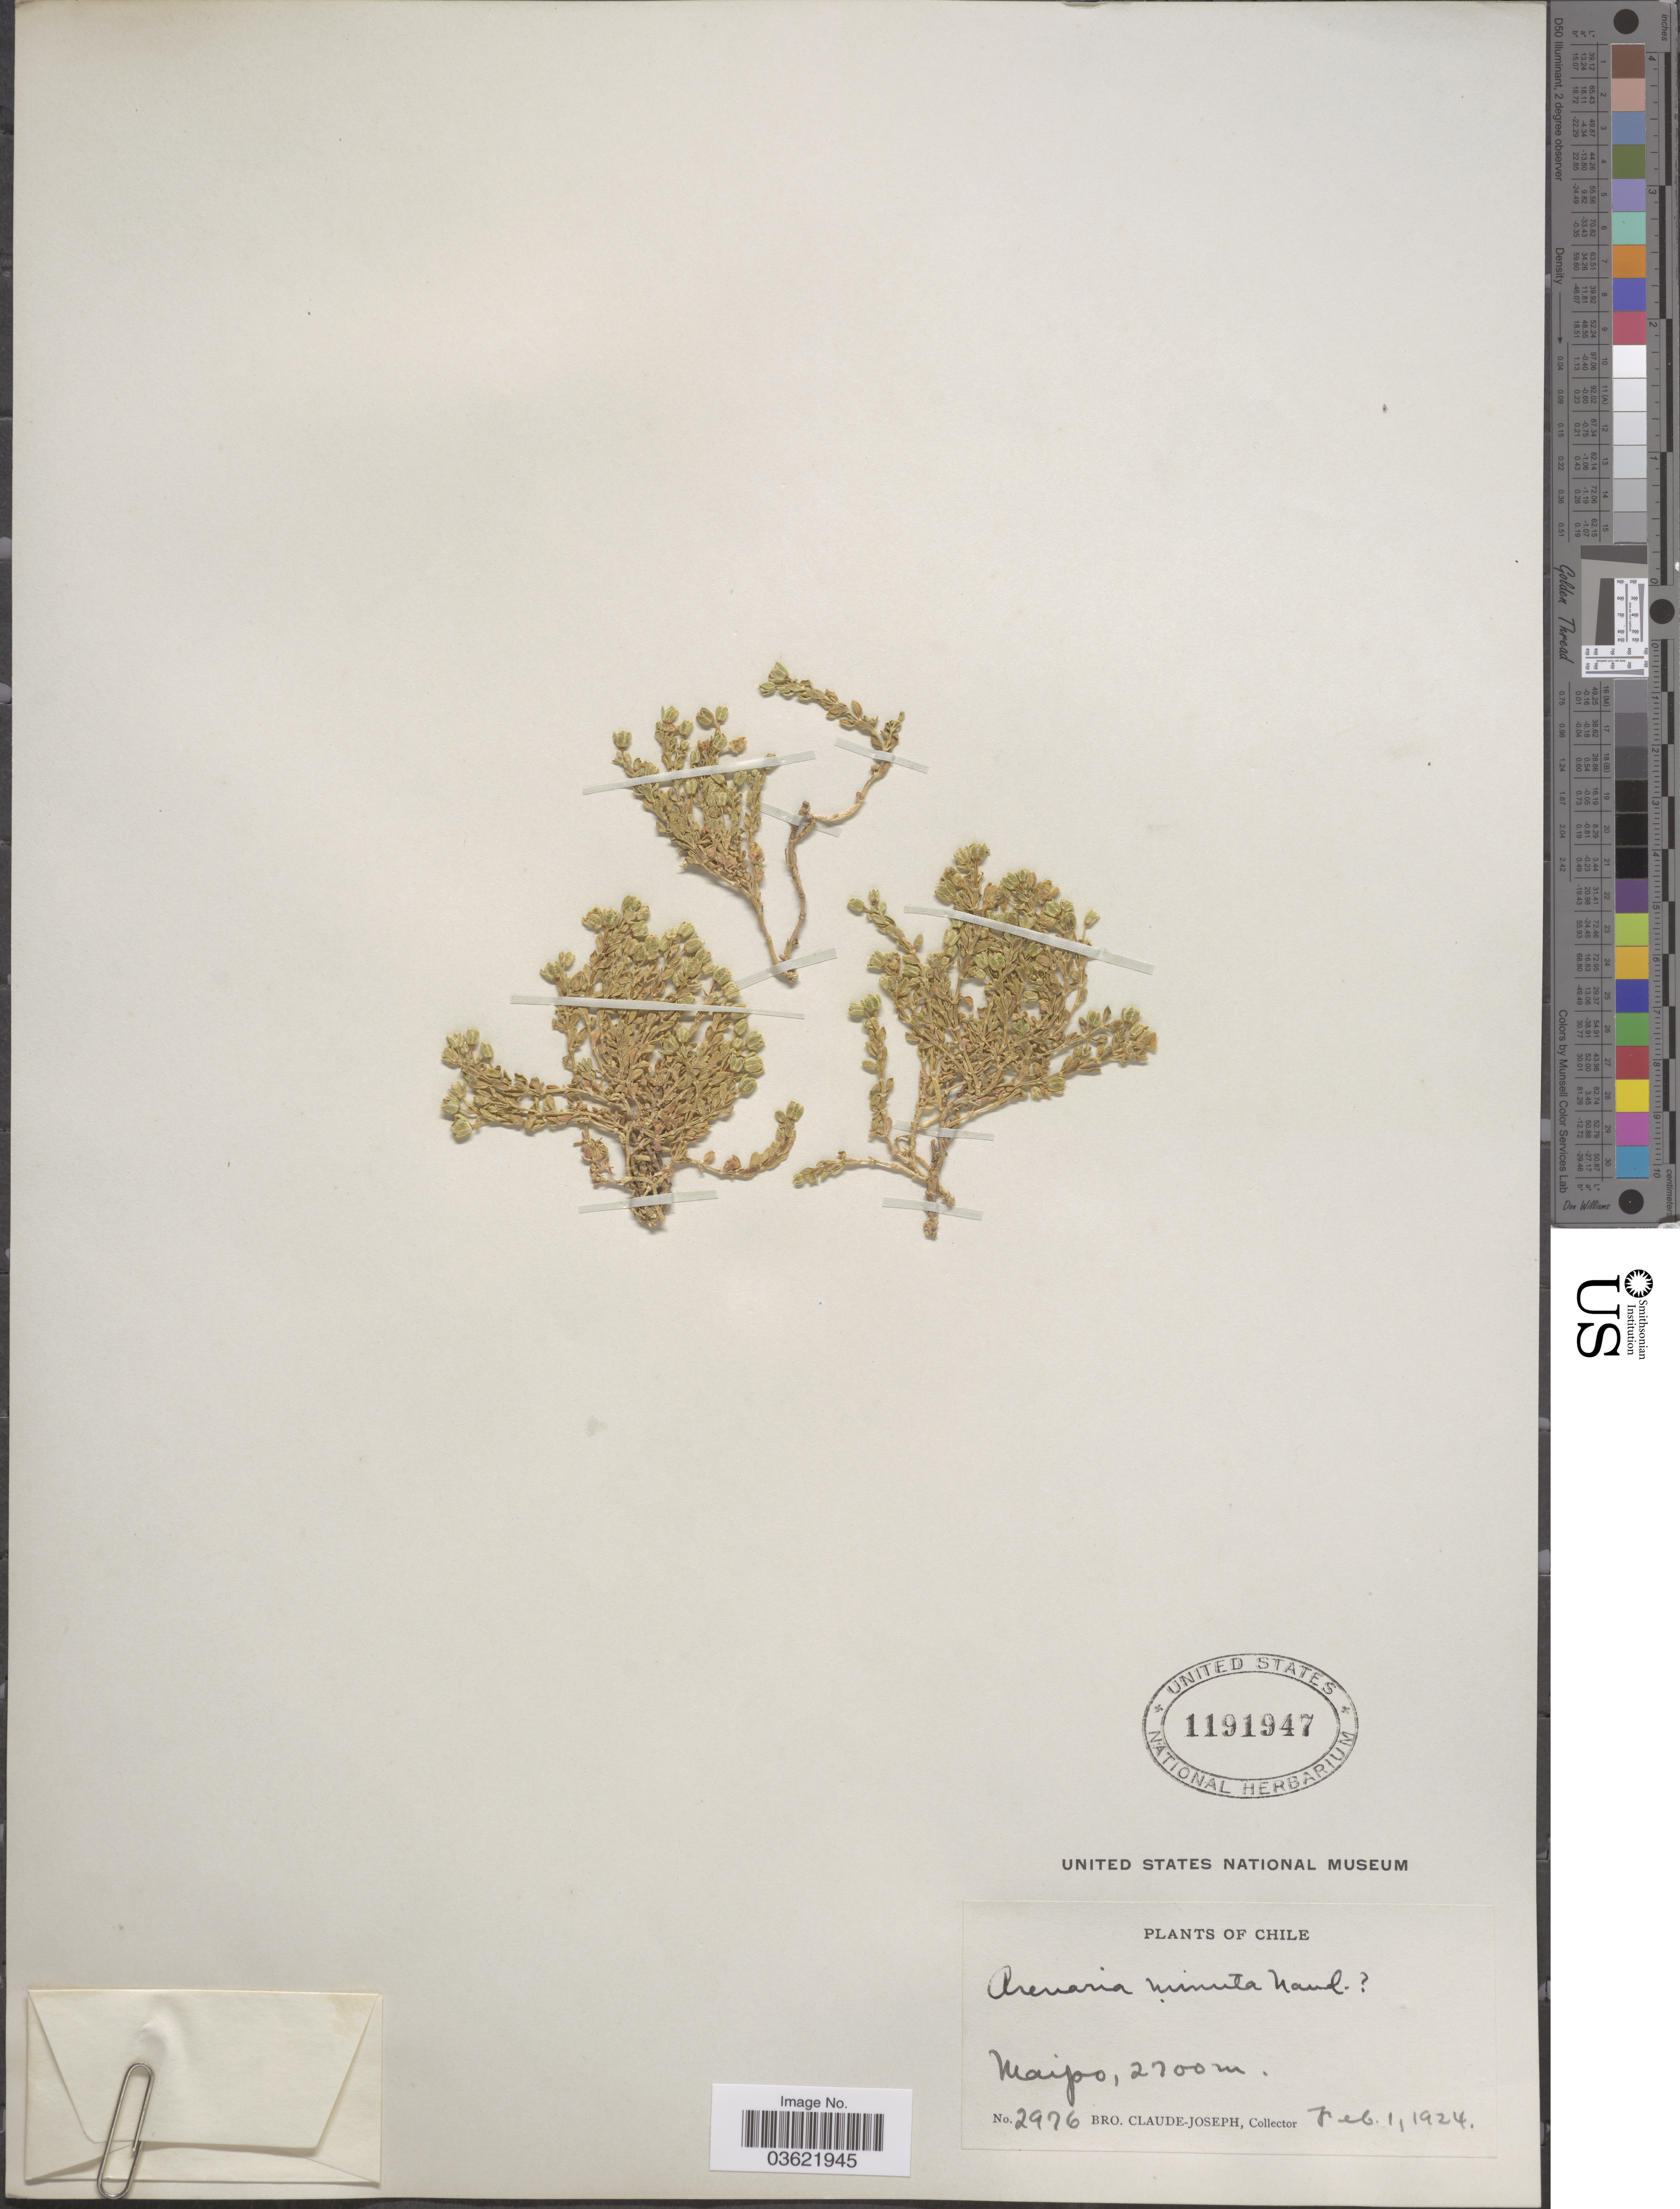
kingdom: Plantae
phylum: Tracheophyta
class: Magnoliopsida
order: Caryophyllales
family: Caryophyllaceae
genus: Arenaria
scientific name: Arenaria minuta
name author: Gay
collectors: Bro. Claude-Joseph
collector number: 2976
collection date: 1924-02-01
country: Chile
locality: Maipo.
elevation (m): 2700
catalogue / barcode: US 1191947